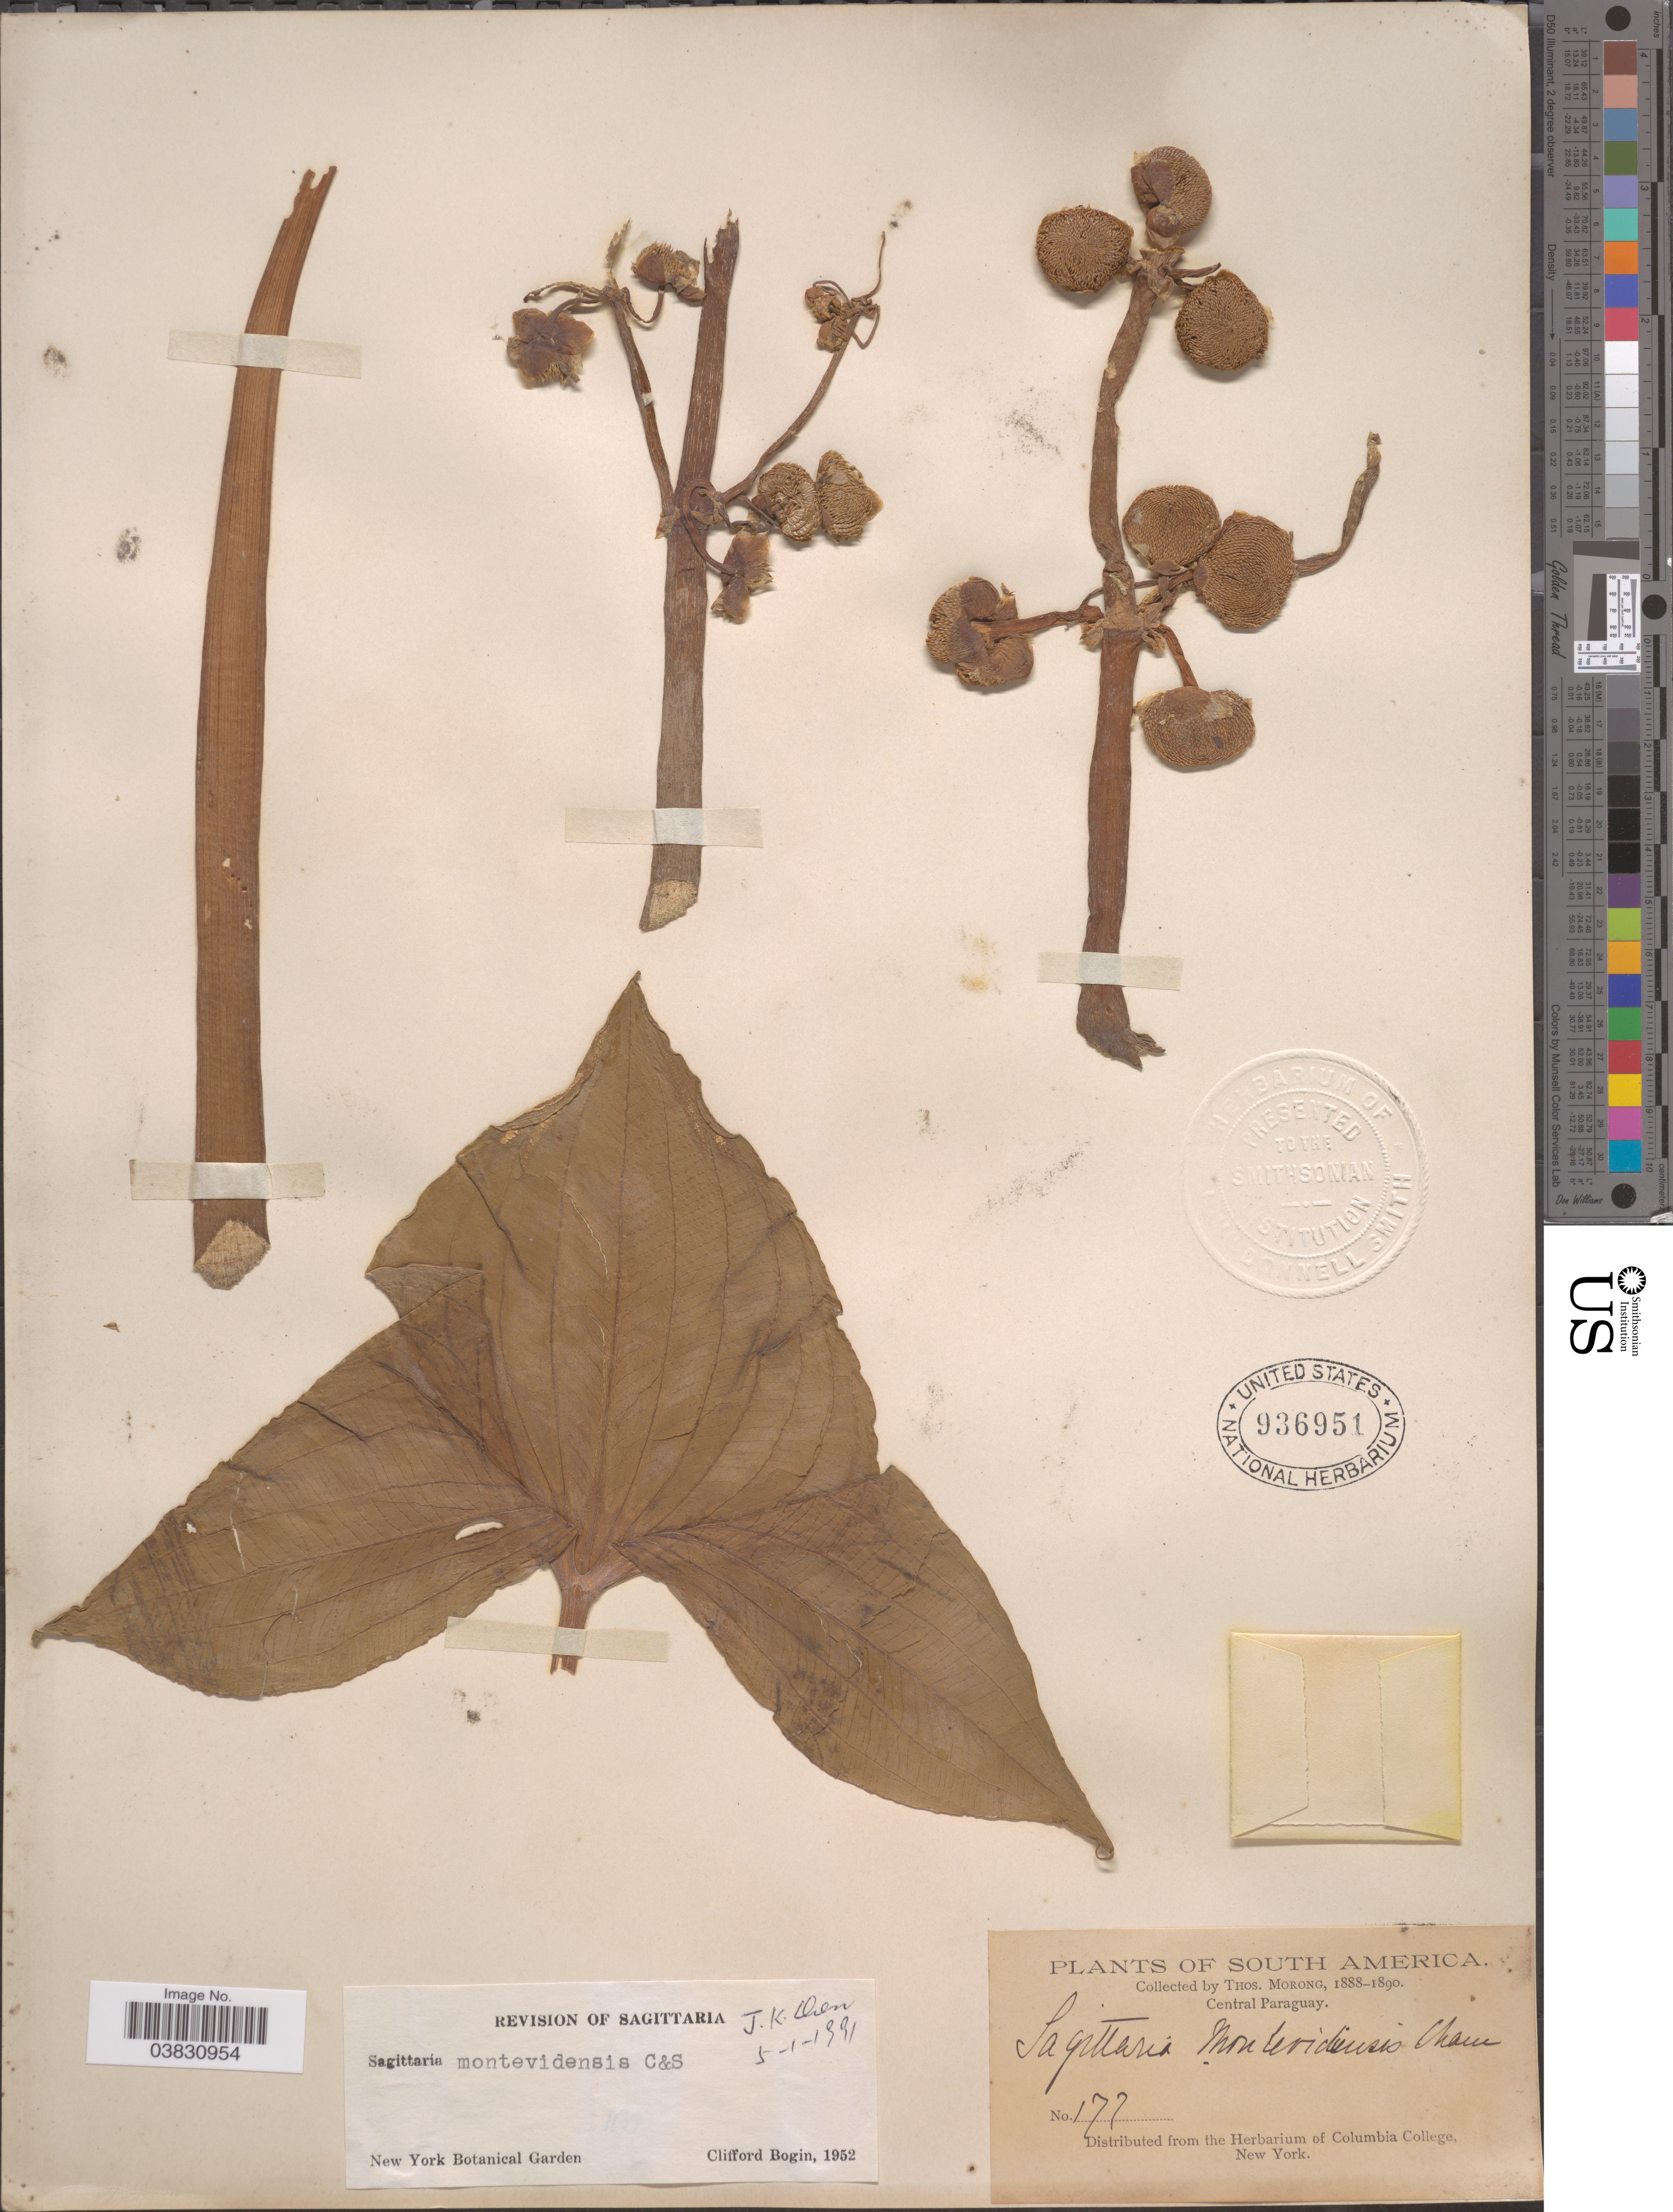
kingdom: Plantae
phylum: Tracheophyta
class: Liliopsida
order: Alismatales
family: Alismataceae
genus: Sagittaria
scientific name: Sagittaria montevidensis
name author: Cham. & Schltdl.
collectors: ex herb. T. Morong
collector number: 177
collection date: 1888/1890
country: Paraguay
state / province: Central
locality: Central Paraguay.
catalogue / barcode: US 936951